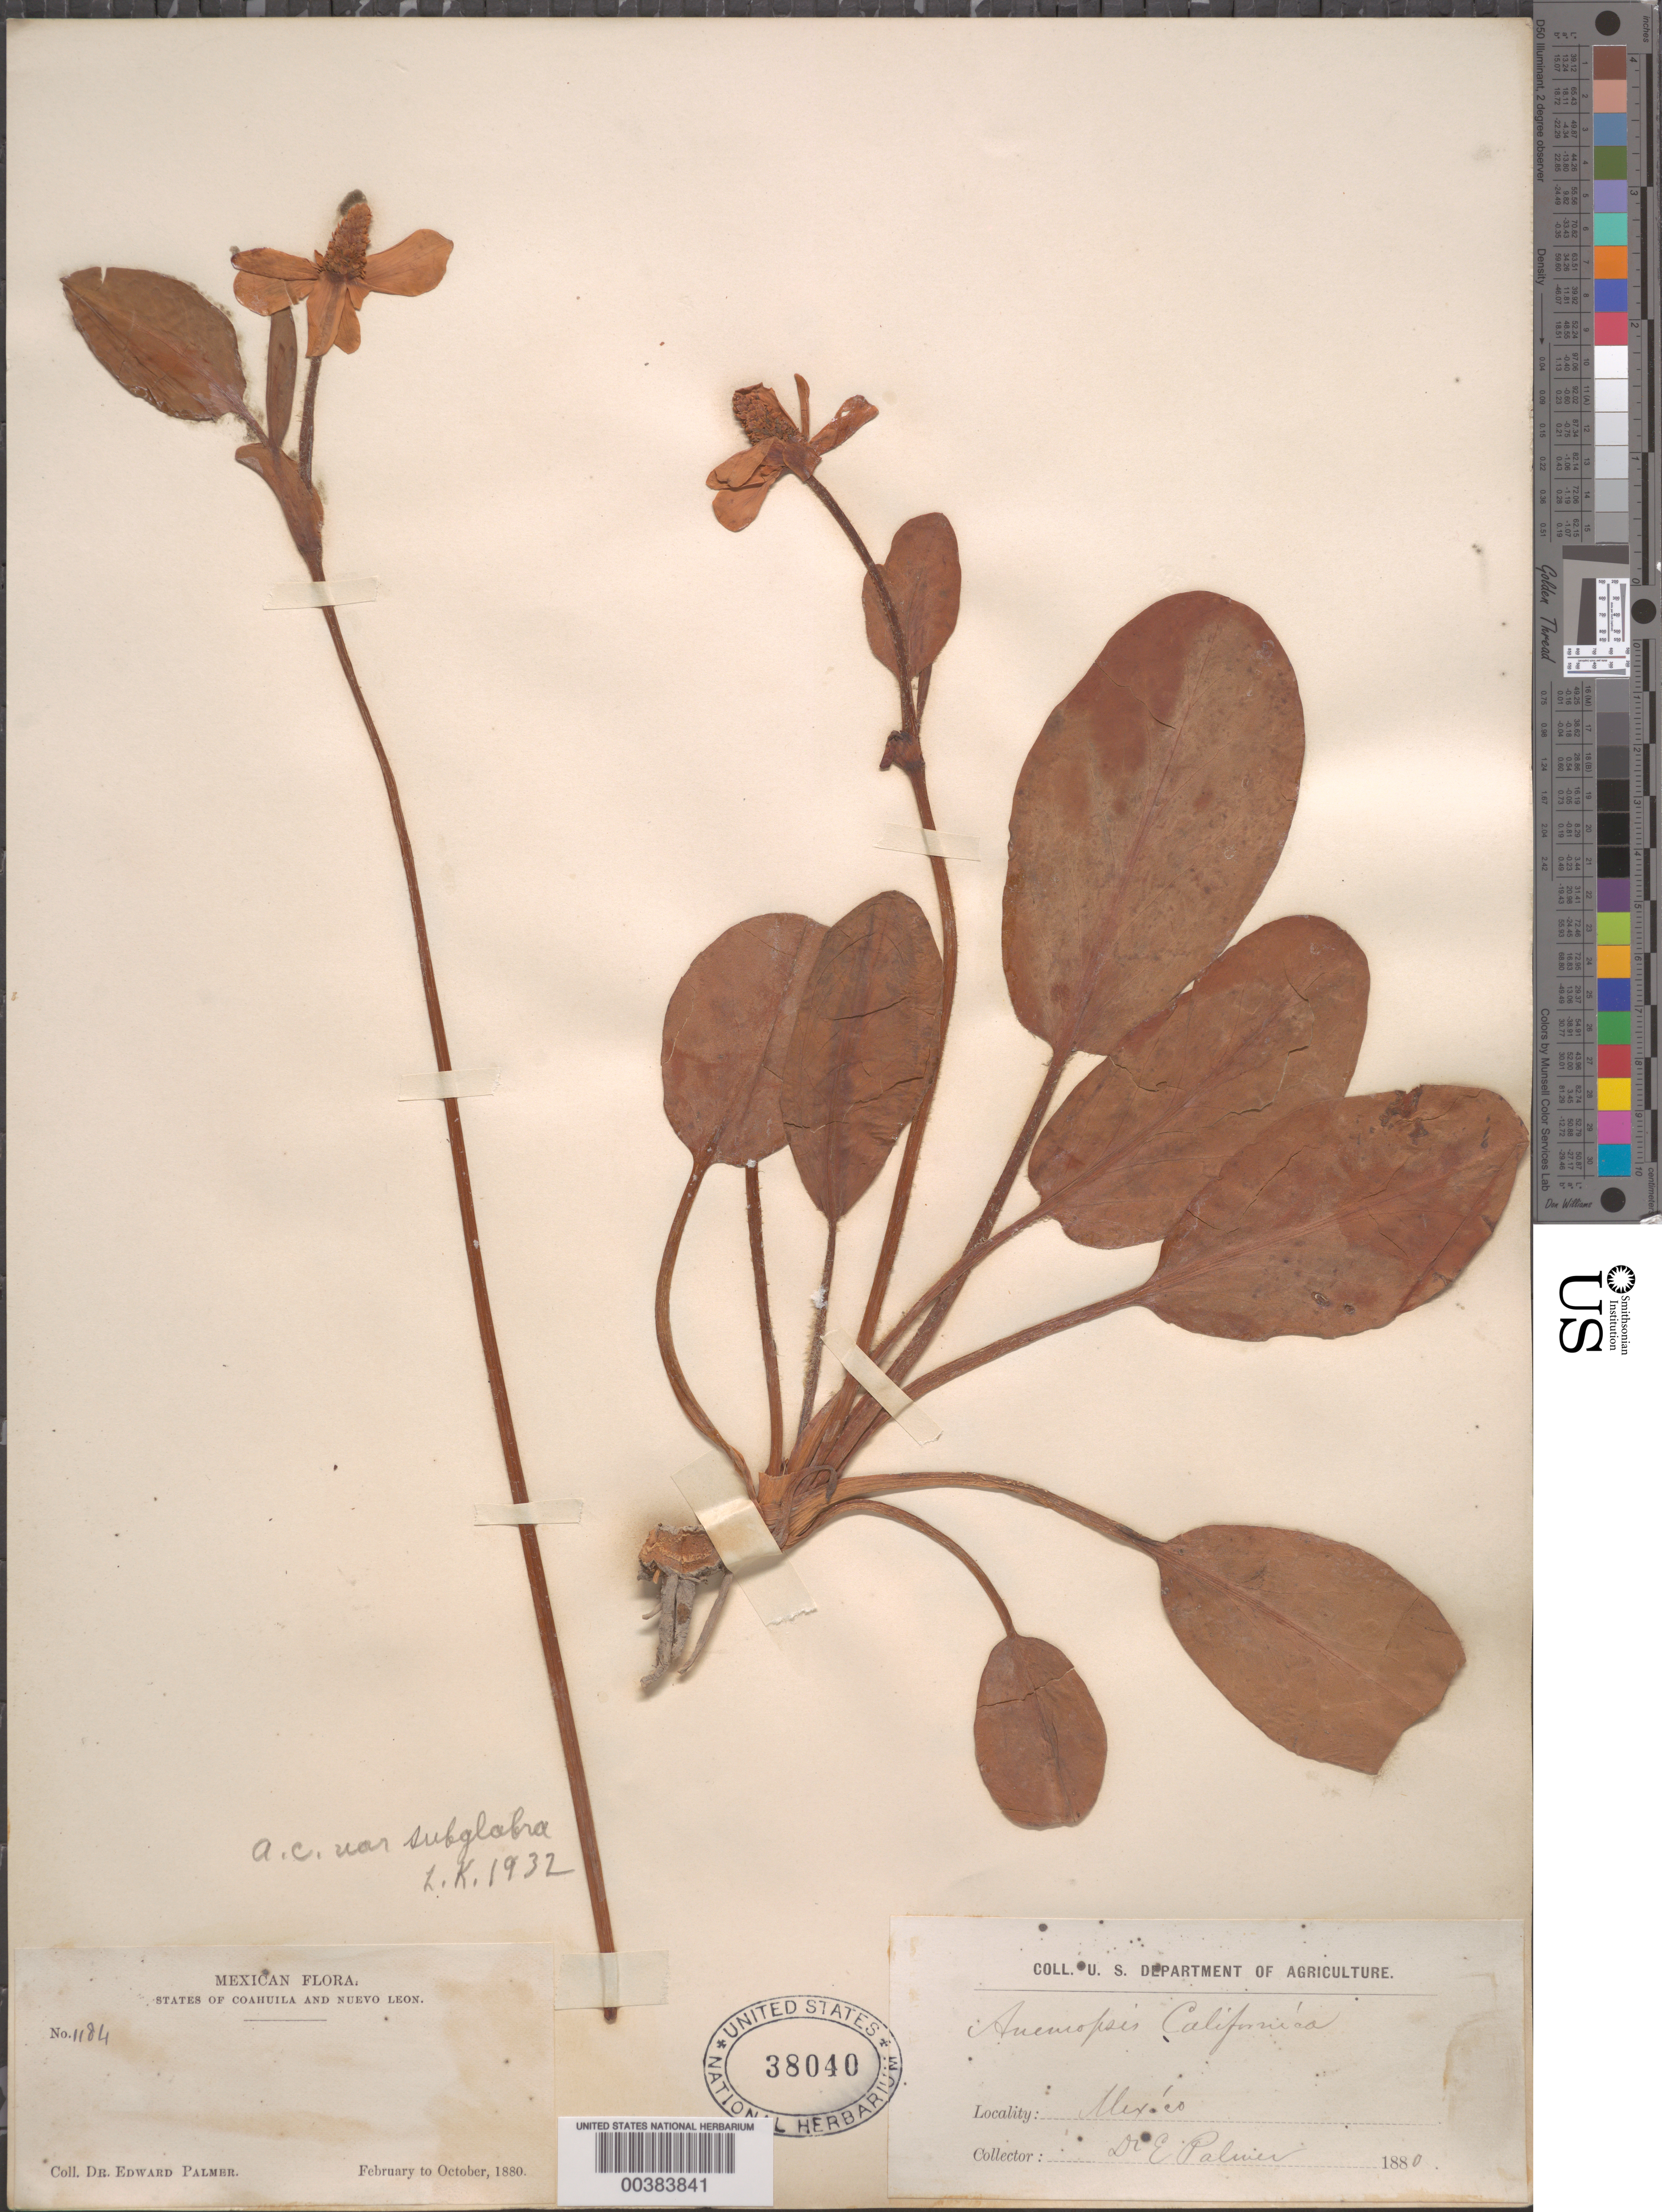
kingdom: Plantae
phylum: Tracheophyta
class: Magnoliopsida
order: Piperales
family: Saururaceae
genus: Anemopsis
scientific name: Anemopsis californica var. subglabra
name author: Kelso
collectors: E. Palmer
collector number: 1184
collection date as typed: Feb 1880 to -- Oct 1880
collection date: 1880-02/1880-10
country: Mexico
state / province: Coahuila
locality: Parras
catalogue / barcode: US 38040